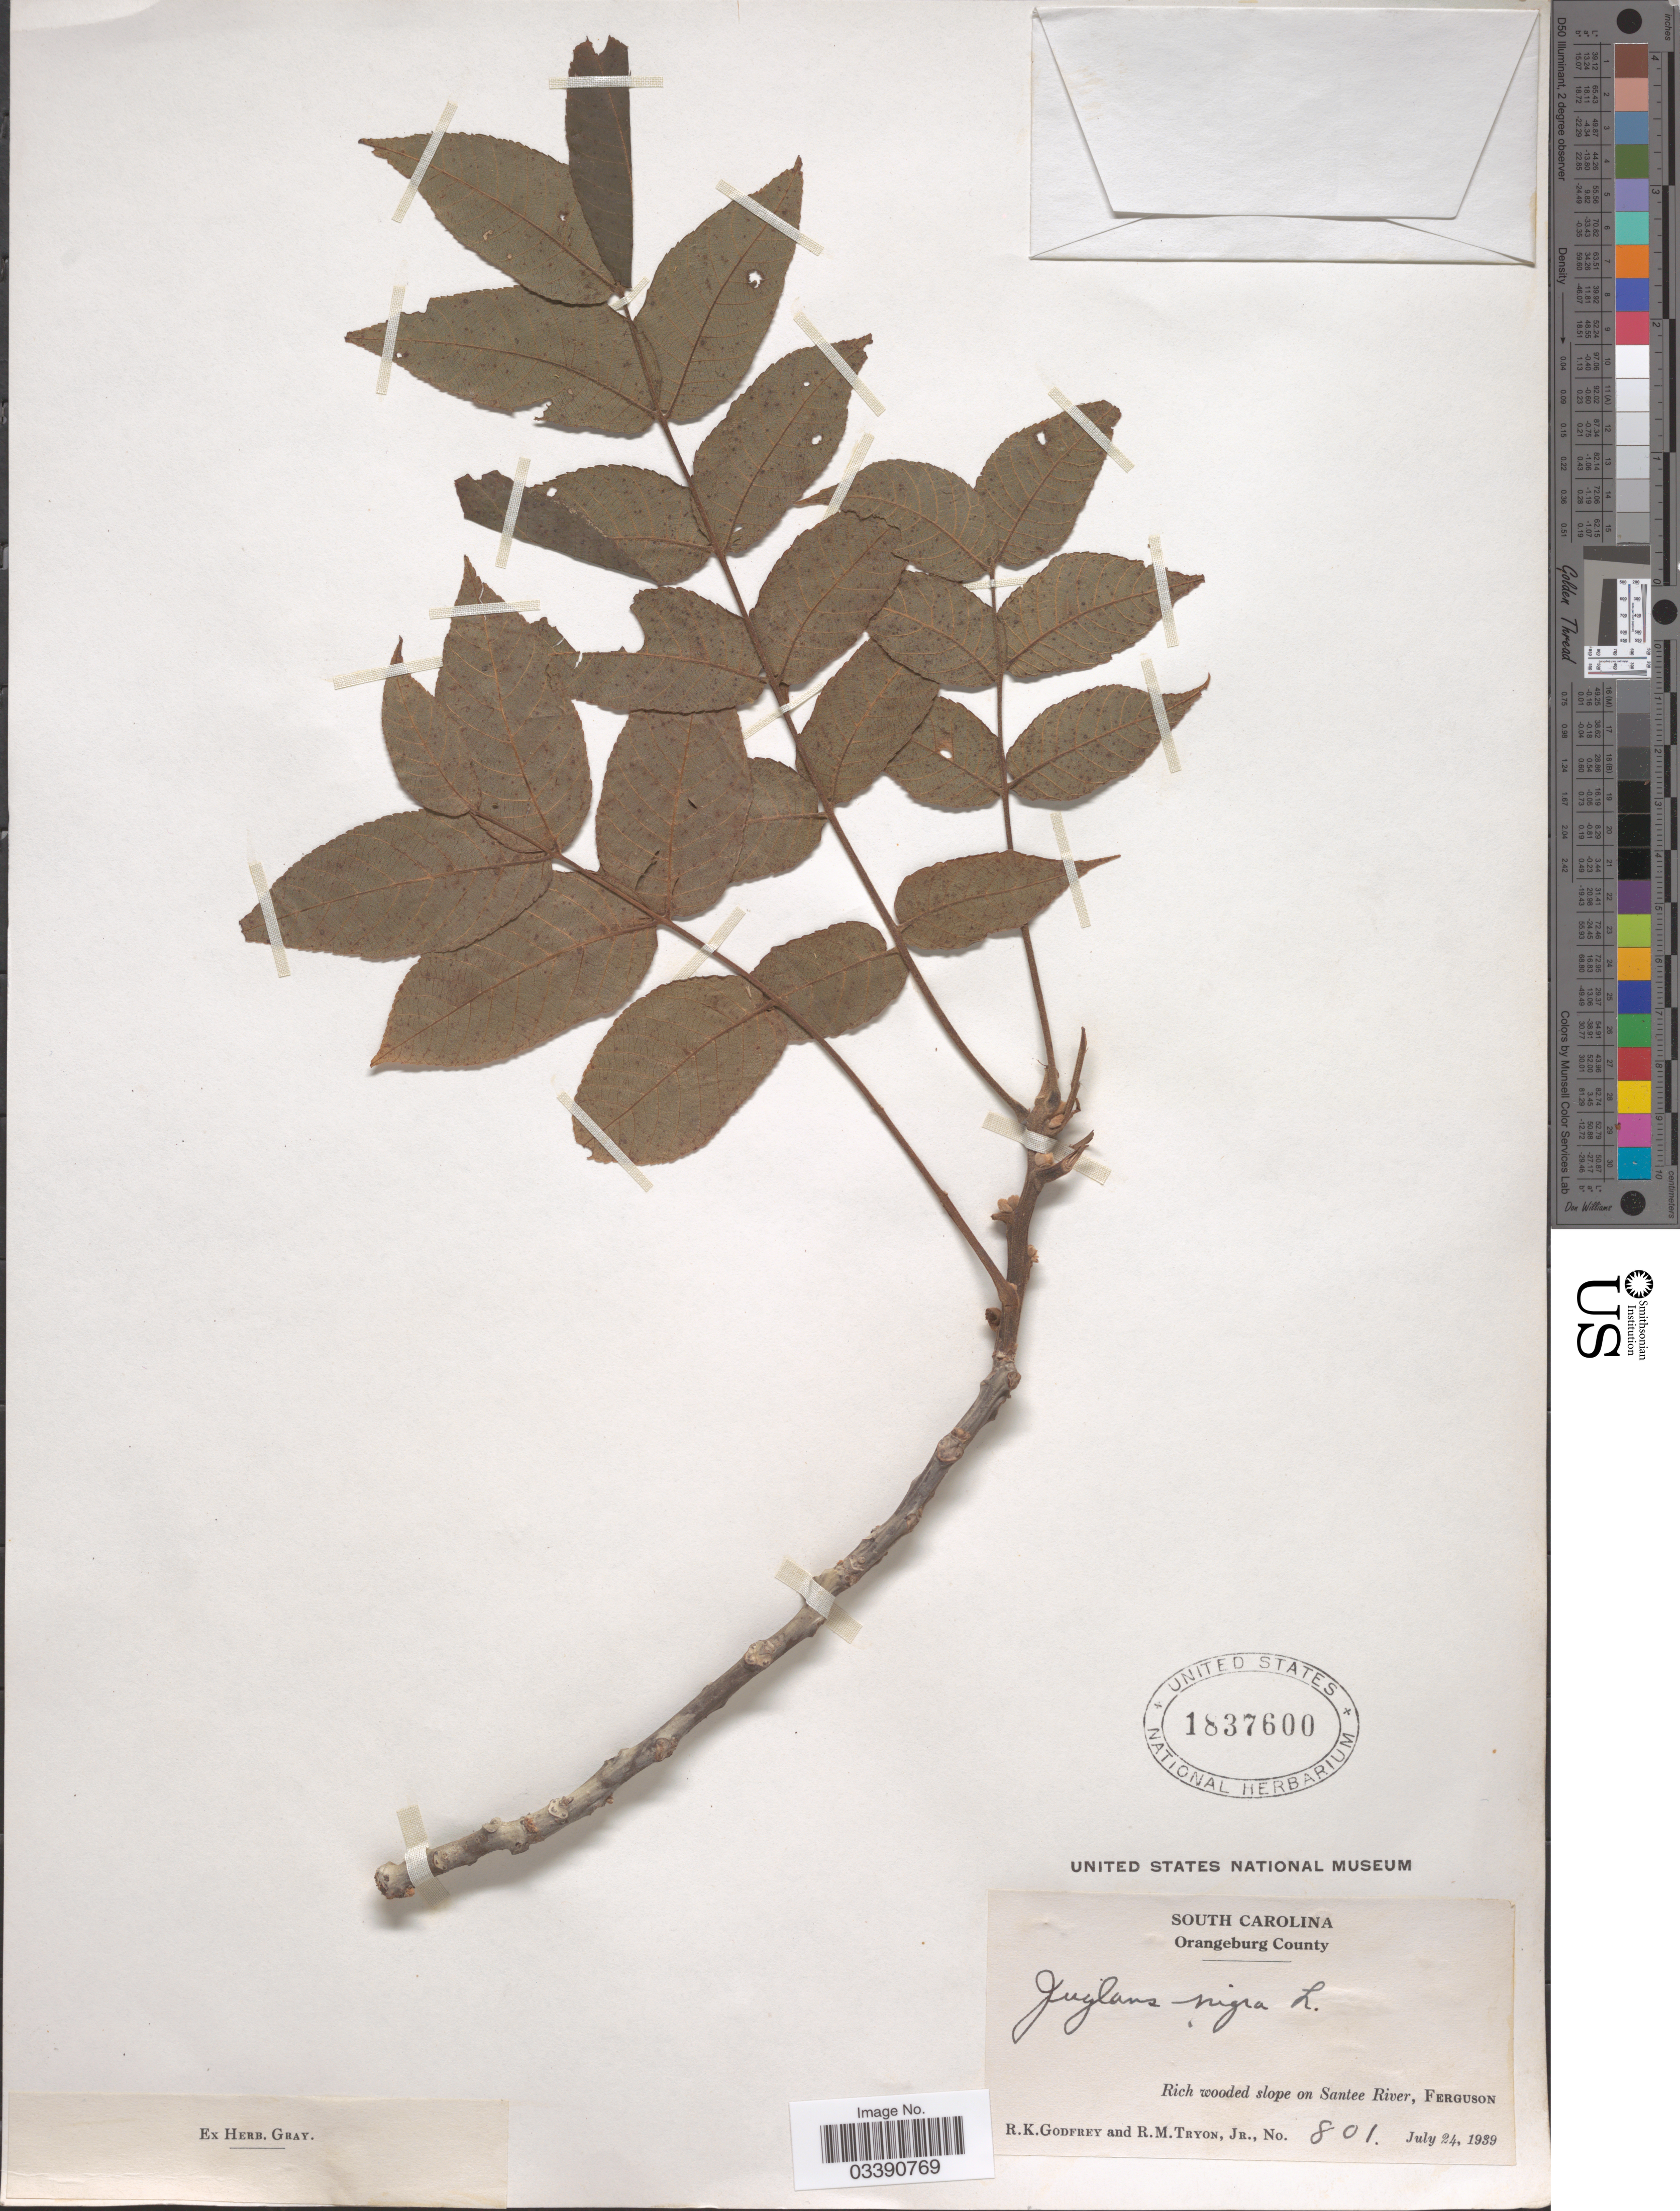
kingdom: Plantae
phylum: Tracheophyta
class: Magnoliopsida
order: Fagales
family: Juglandaceae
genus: Juglans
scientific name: Juglans nigra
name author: L.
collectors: R. K. Godfrey & R. Tryon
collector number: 801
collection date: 1939-07-24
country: United States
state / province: South Carolina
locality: Orangeburg County. Rich wooded slope on Santee River, Ferguson.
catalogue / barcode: US 1837600